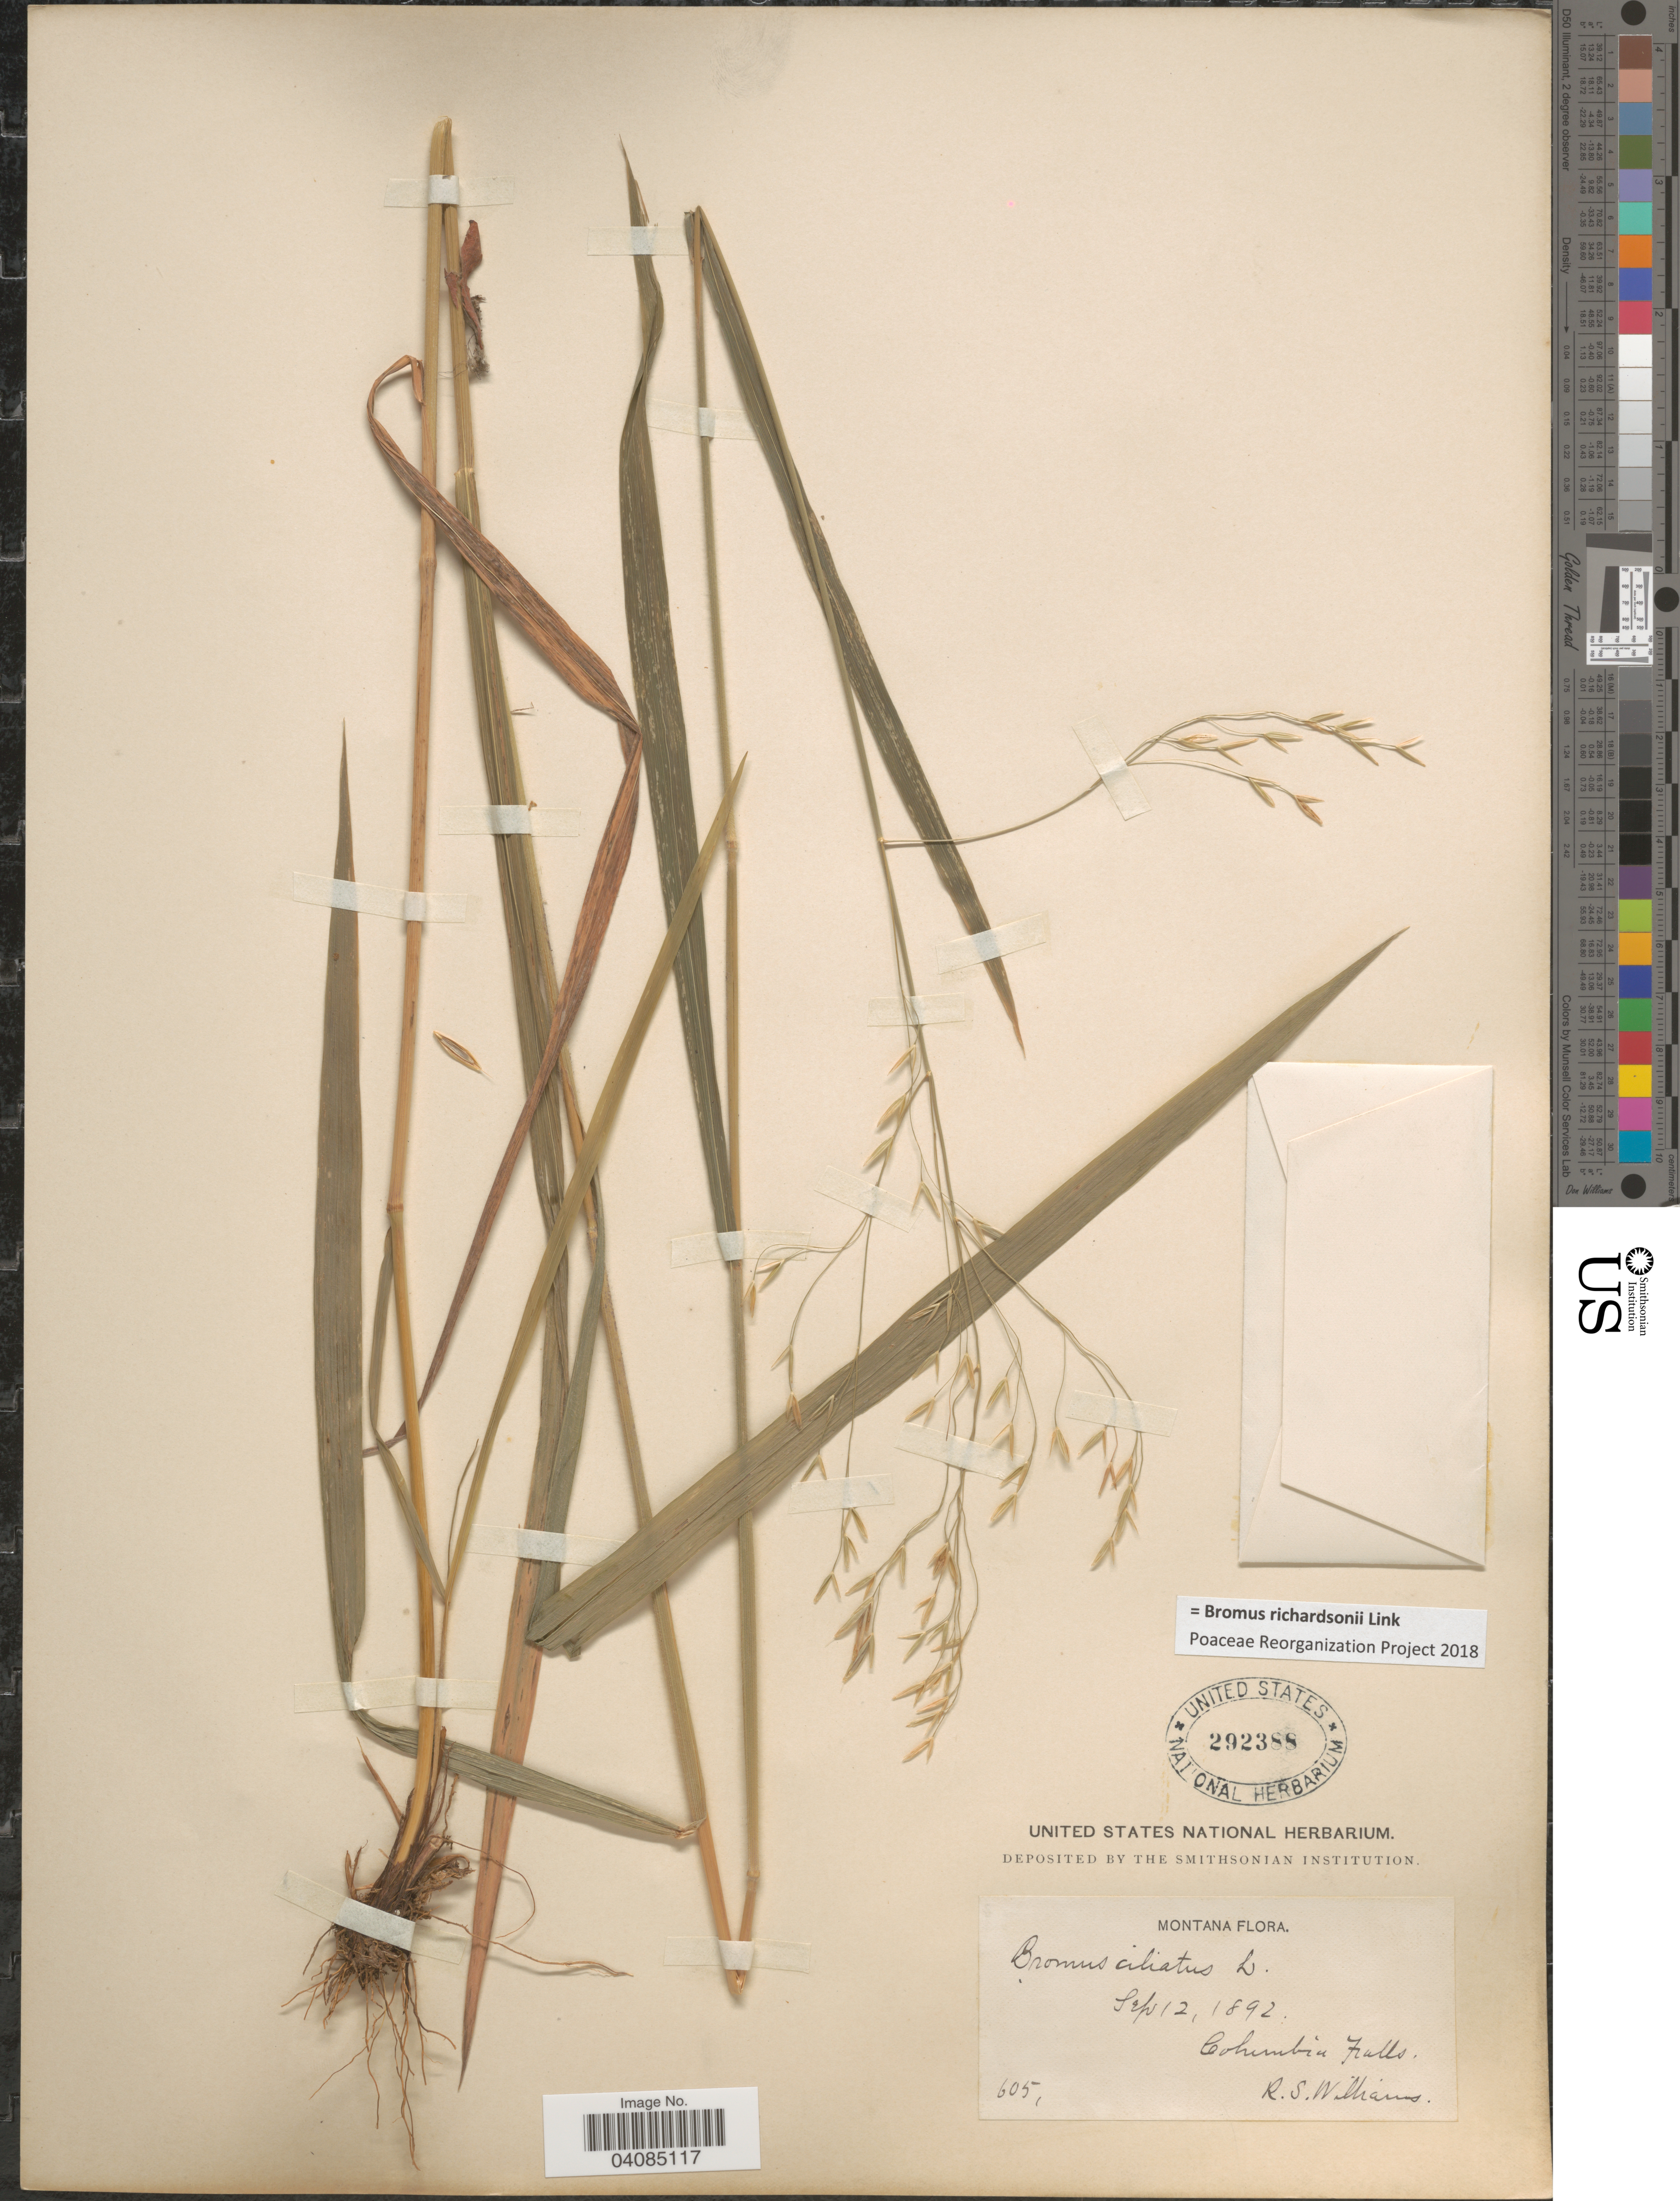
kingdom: Plantae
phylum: Tracheophyta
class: Liliopsida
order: Poales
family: Poaceae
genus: Bromus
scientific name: Bromus richardsonii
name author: Link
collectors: R. S. Williams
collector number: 605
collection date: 1892-09-12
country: United States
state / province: Montana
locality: Columbia Falls.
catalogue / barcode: US 292388